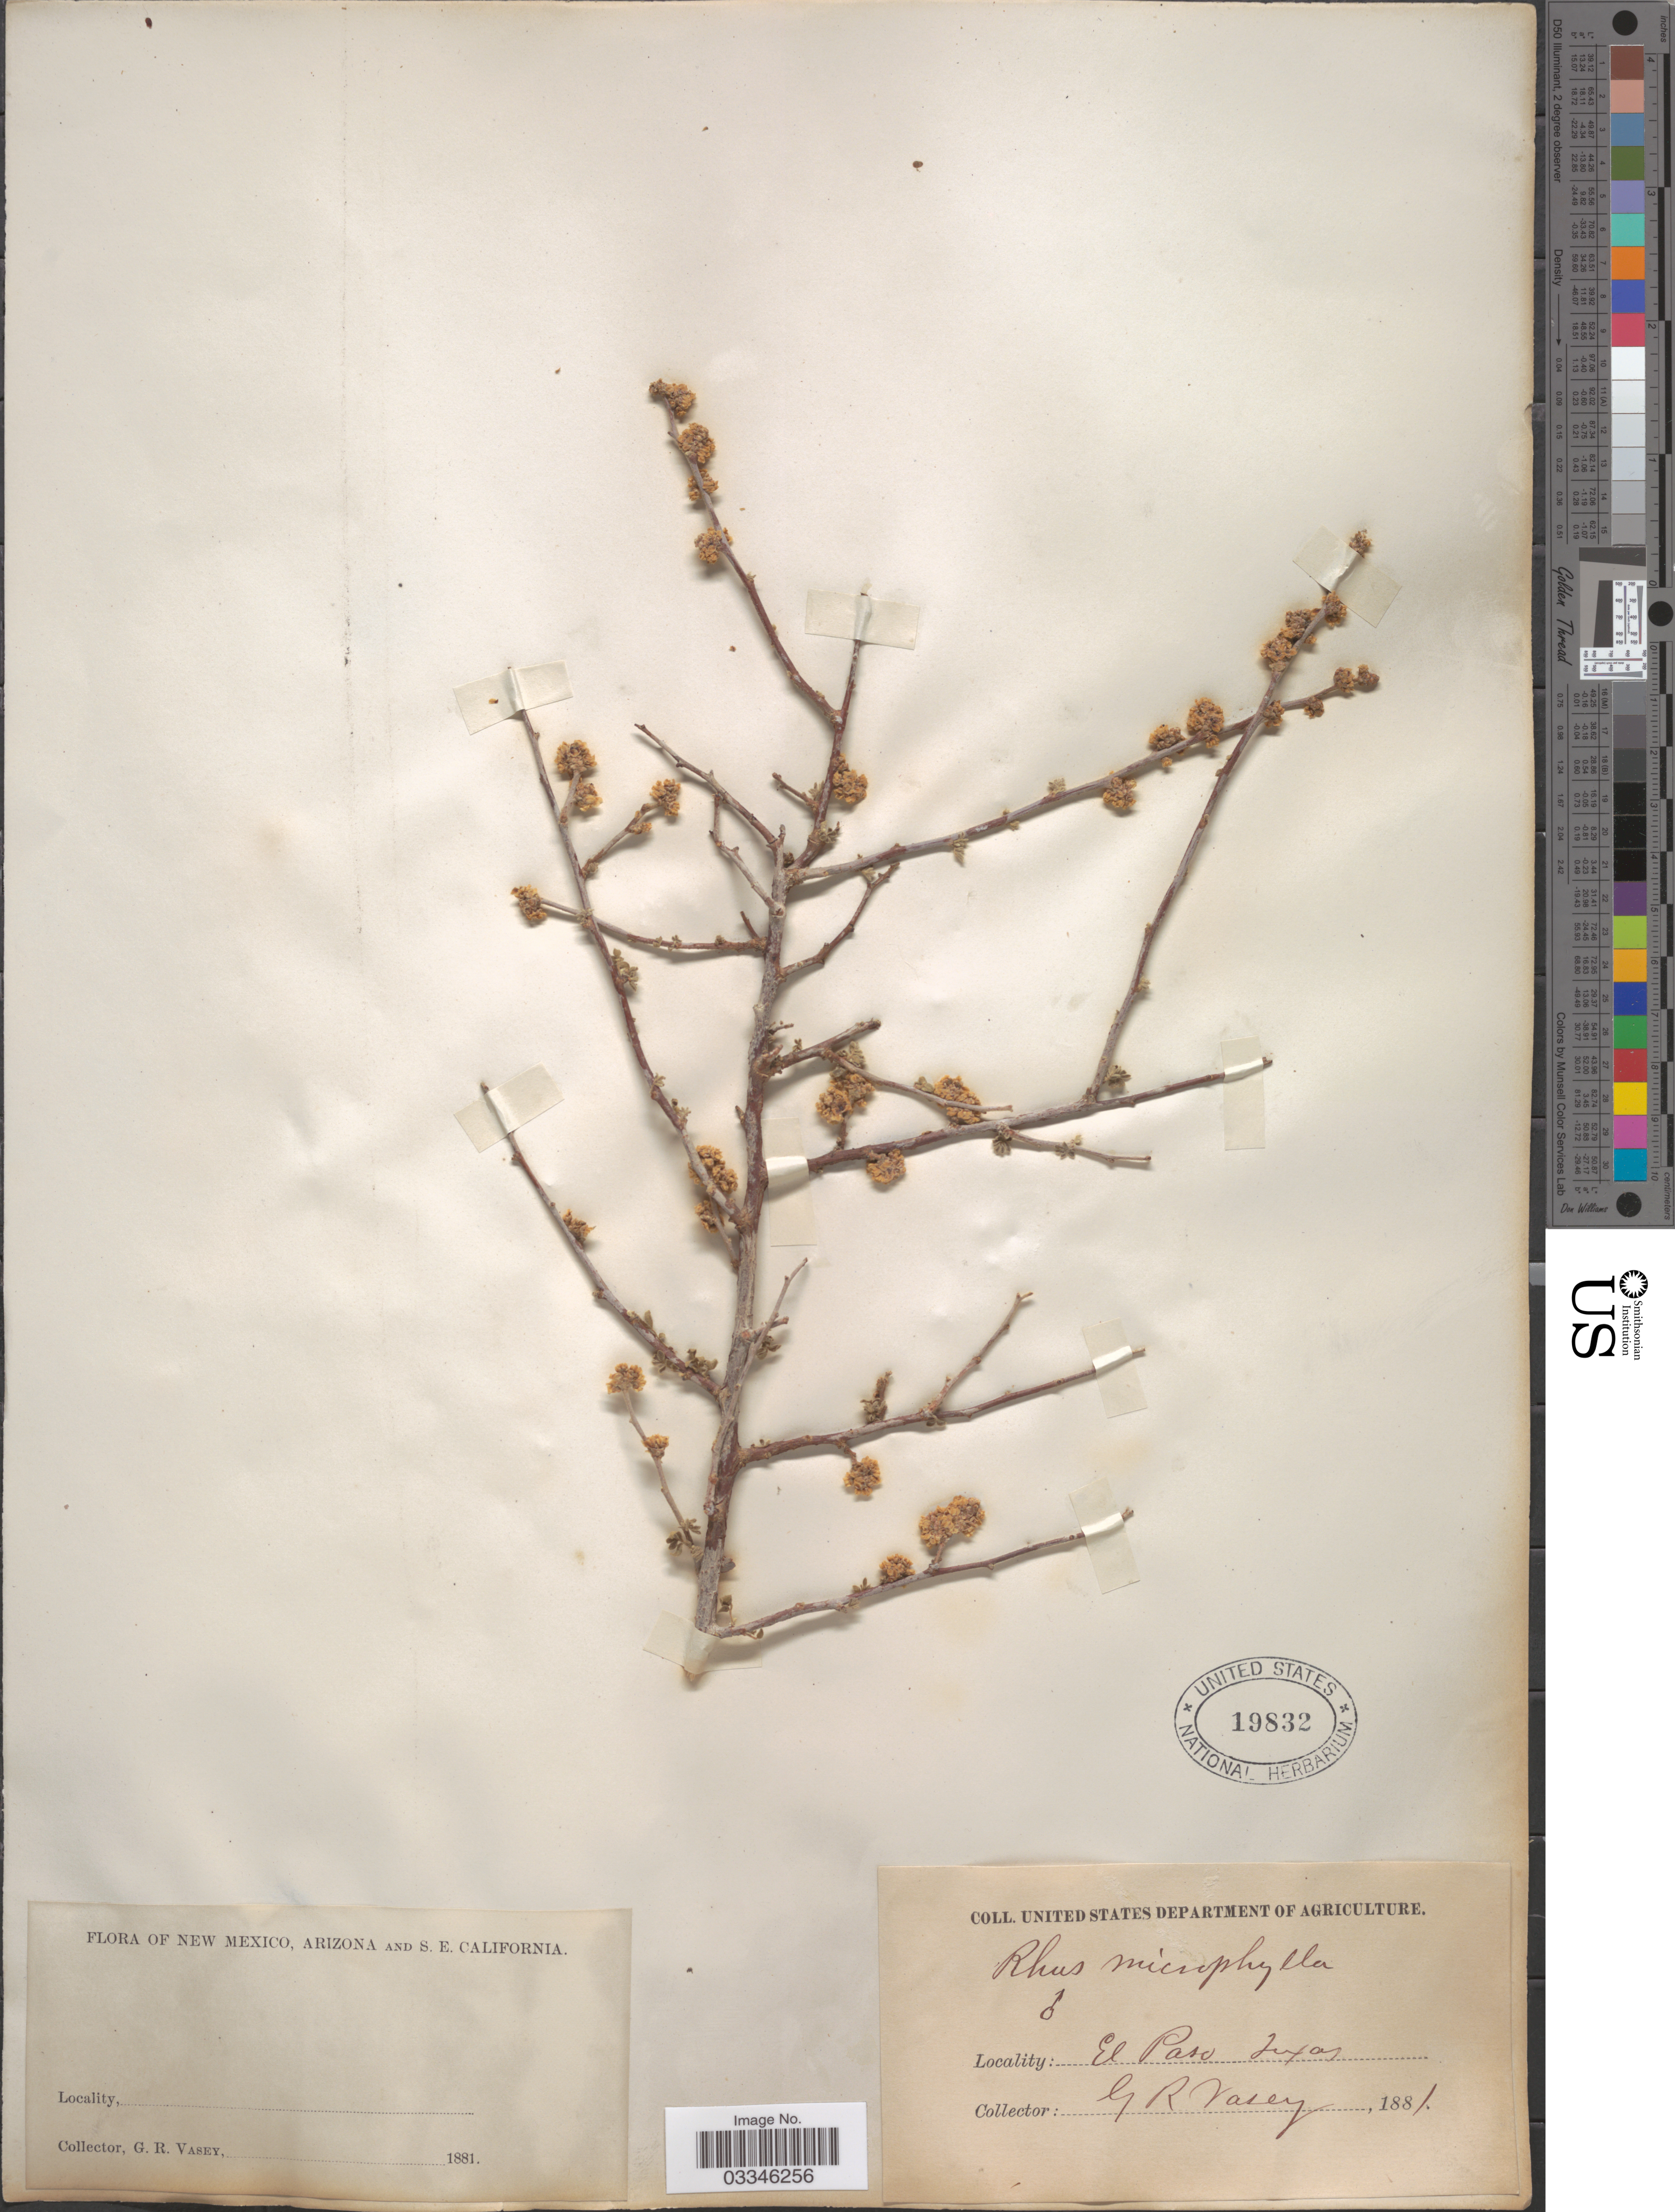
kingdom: Plantae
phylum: Tracheophyta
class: Magnoliopsida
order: Sapindales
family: Anacardiaceae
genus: Rhus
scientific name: Rhus microphylla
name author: Engelm.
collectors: G. R. Vasey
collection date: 1881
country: United States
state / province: Texas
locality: El Paso.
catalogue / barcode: US 19832